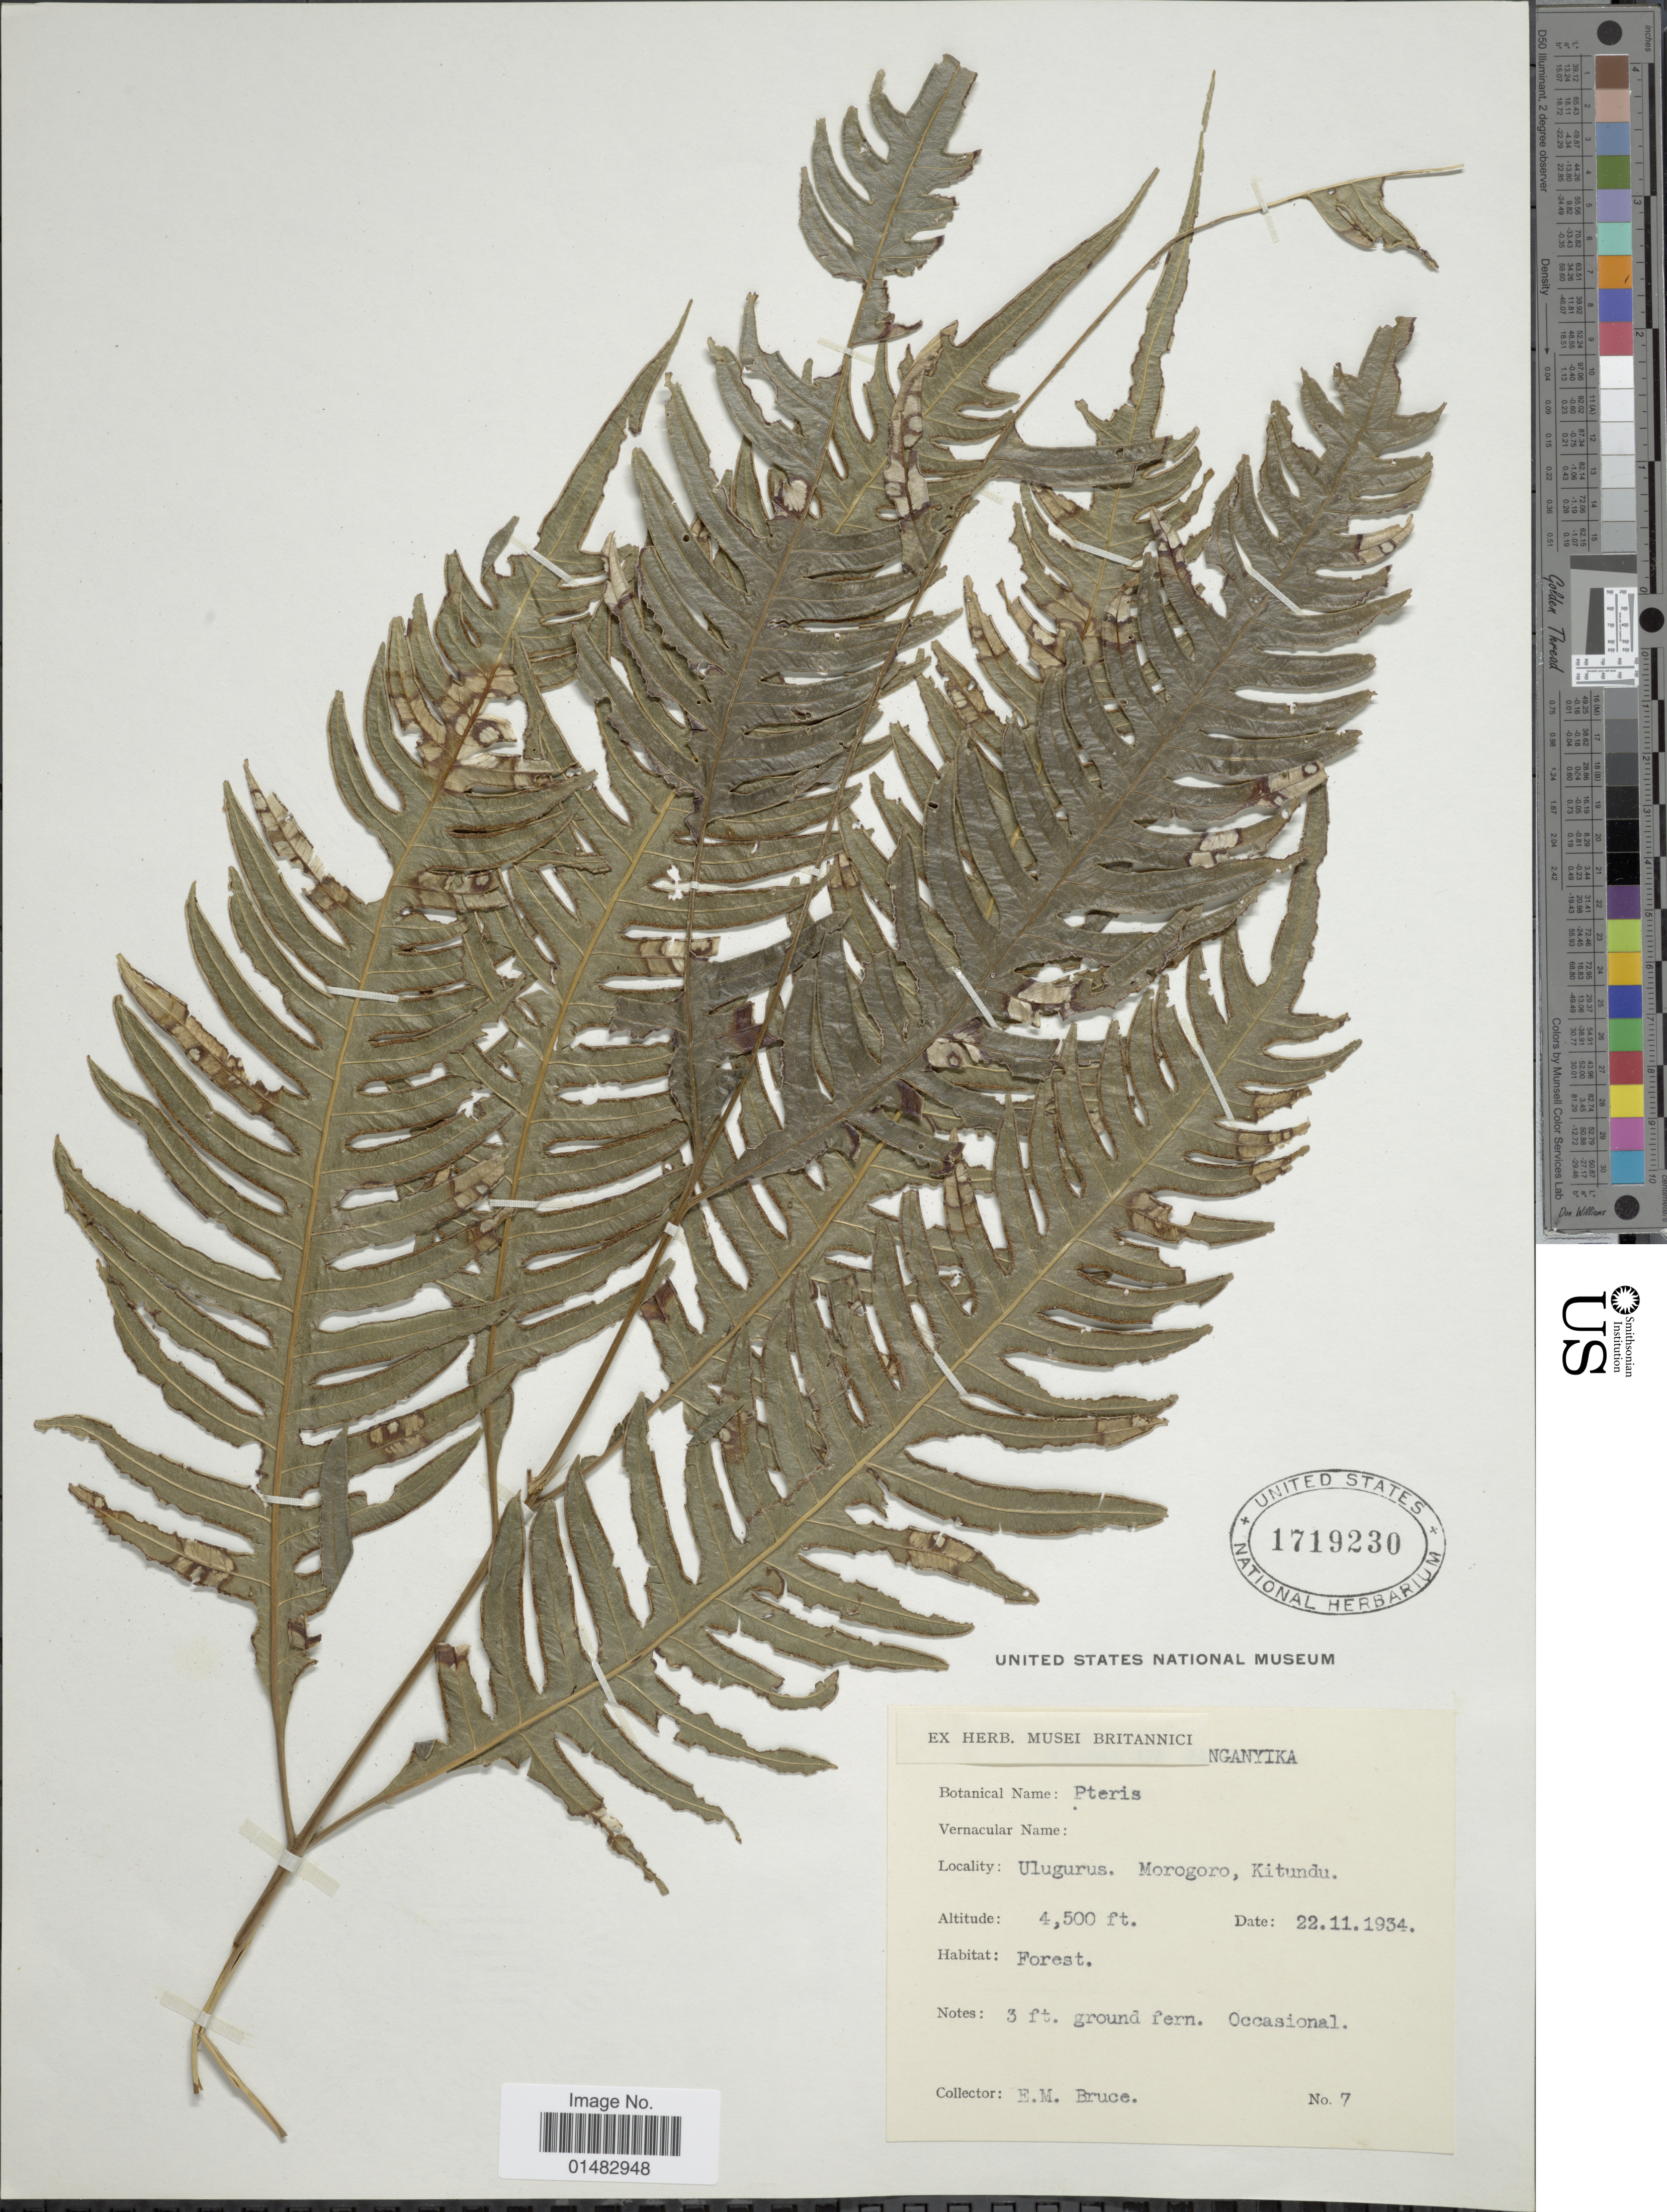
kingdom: Plantae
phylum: Tracheophyta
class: Polypodiopsida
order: Polypodiales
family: Pteridaceae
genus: Pteris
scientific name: Pteris sp.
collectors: E. Bruce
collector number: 7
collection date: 1934-11-22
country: Tanzania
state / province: Morogoro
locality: Tanganyika, Ulugurus, Kitundu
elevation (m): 1372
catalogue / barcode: US 1719230